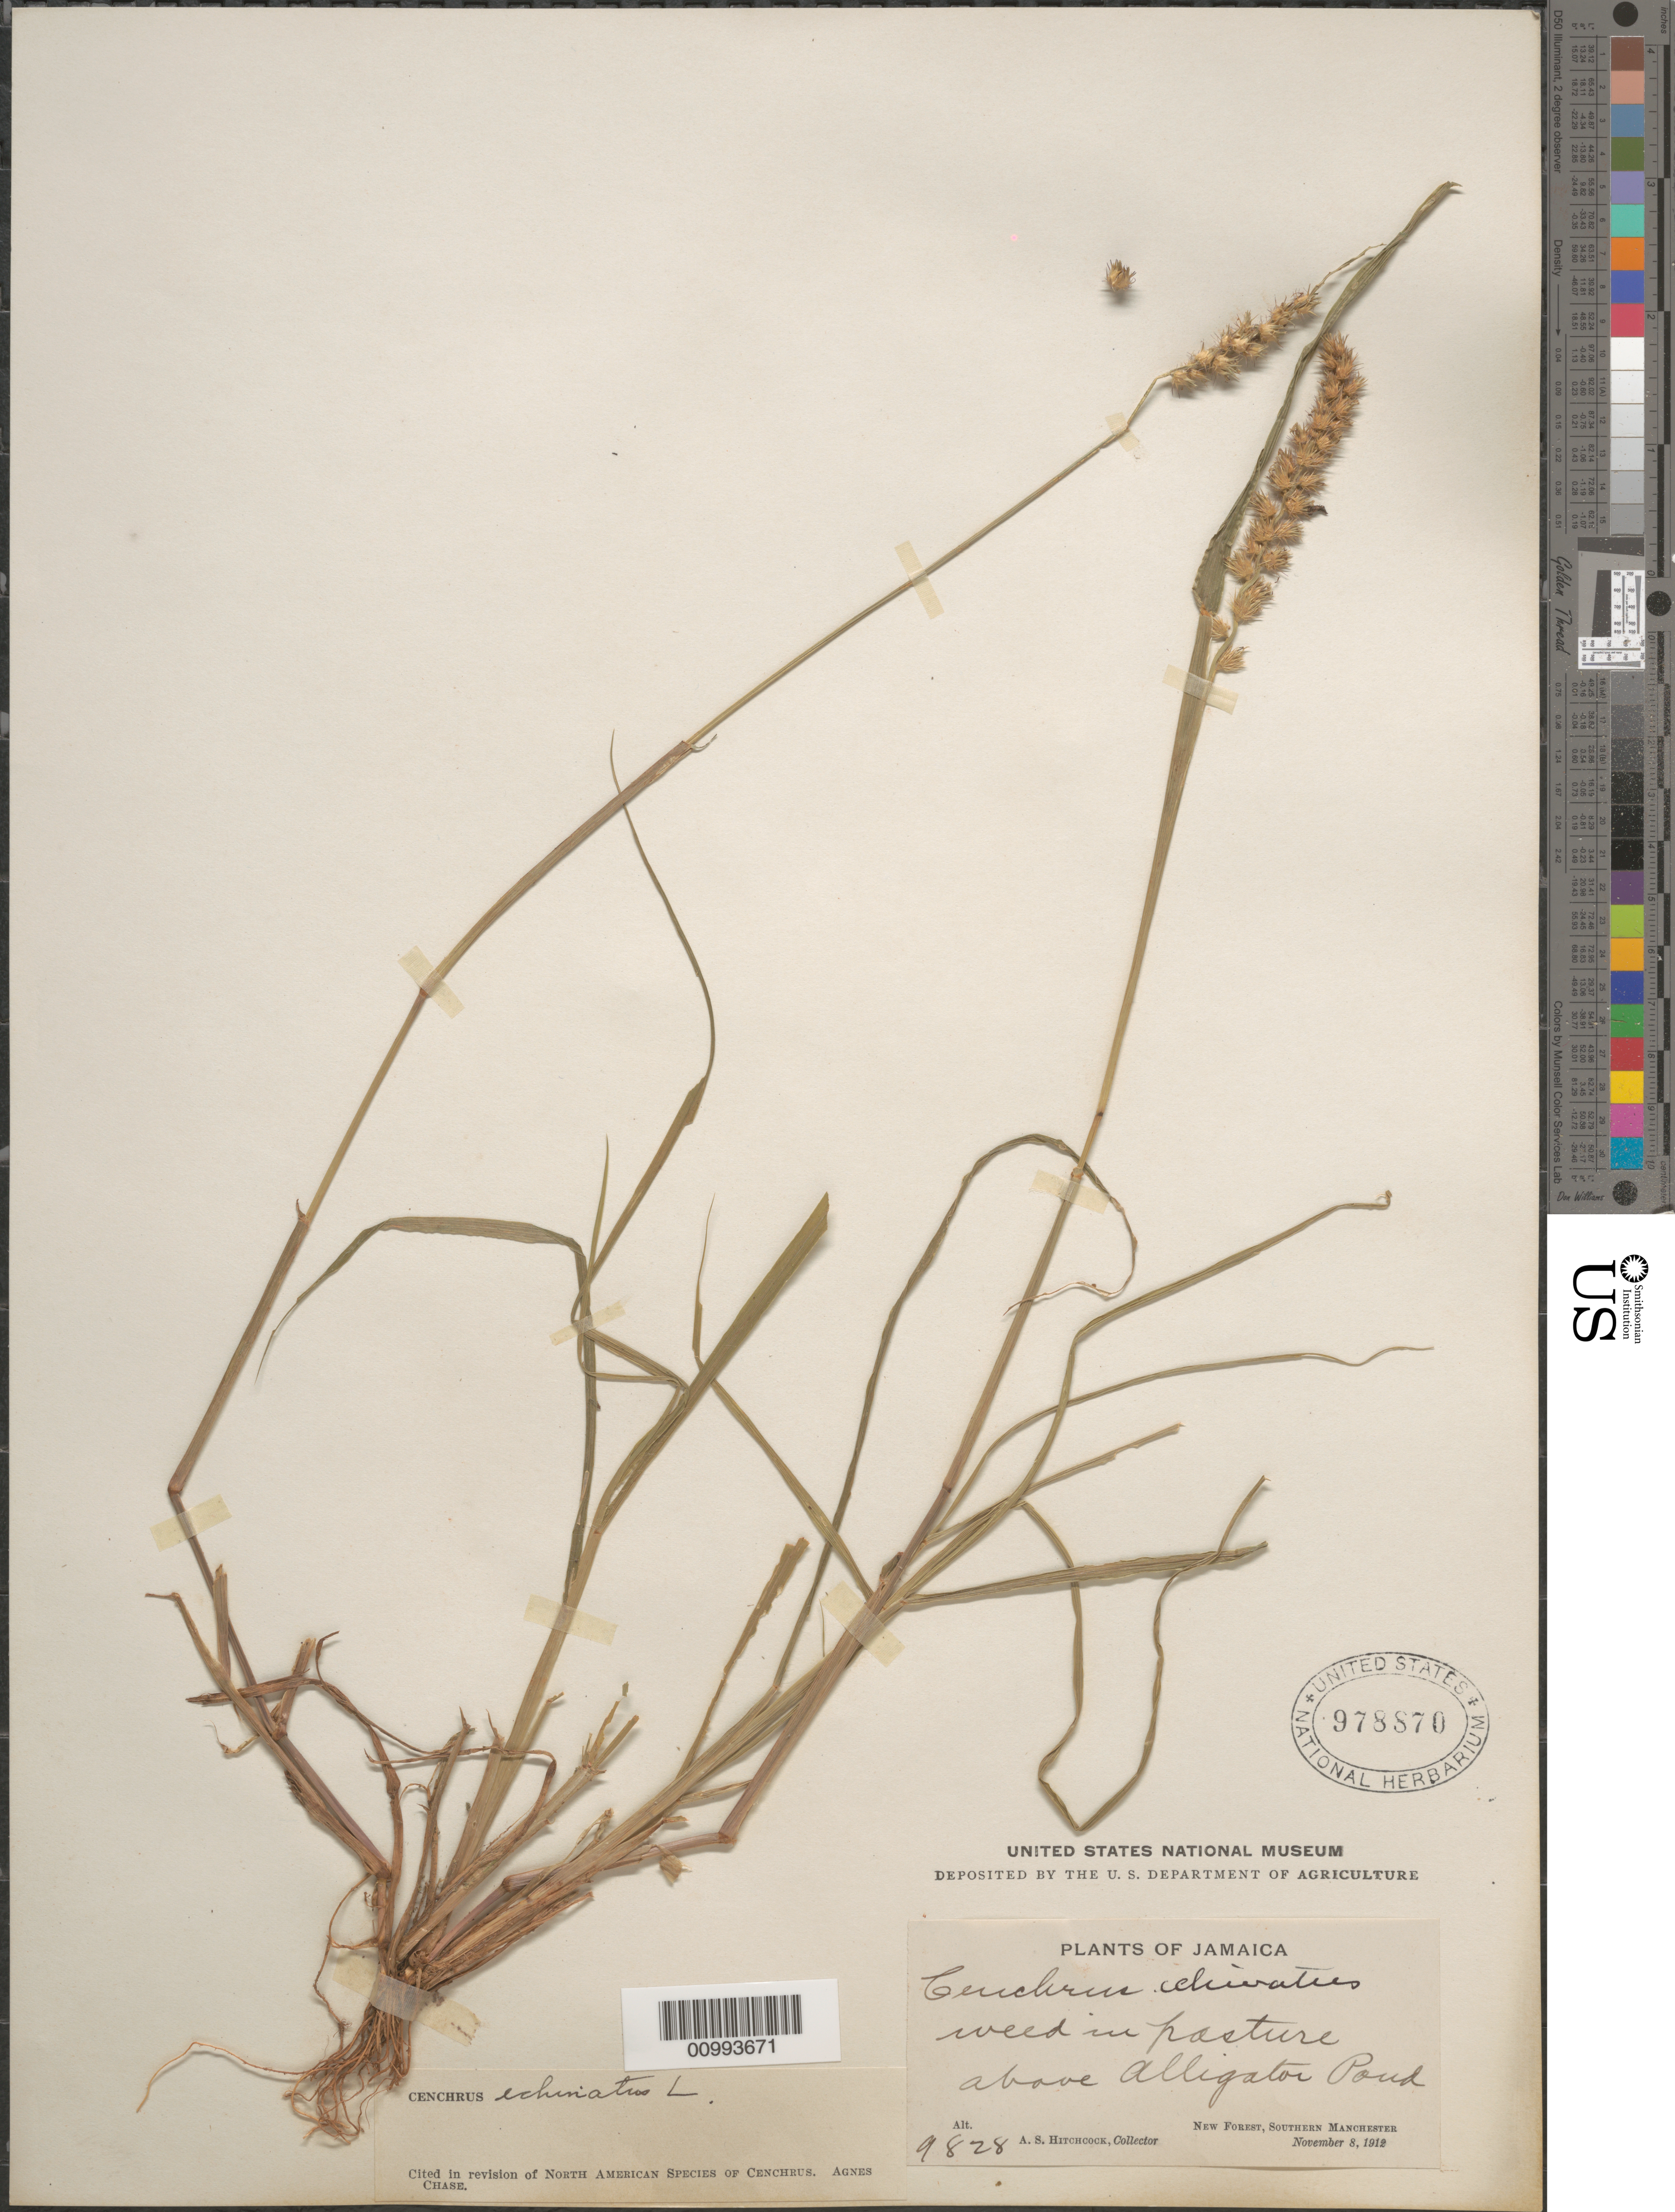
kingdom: Plantae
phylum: Tracheophyta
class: Liliopsida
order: Poales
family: Poaceae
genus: Cenchrus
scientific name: Cenchrus echinatus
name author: L.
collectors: A. S. Hitchcock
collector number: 9828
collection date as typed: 08 Nov 1912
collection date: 1912-11-08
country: Jamaica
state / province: Manchester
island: Jamaica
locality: Alligator Pond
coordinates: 0 N, 0 E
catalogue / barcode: US 978870